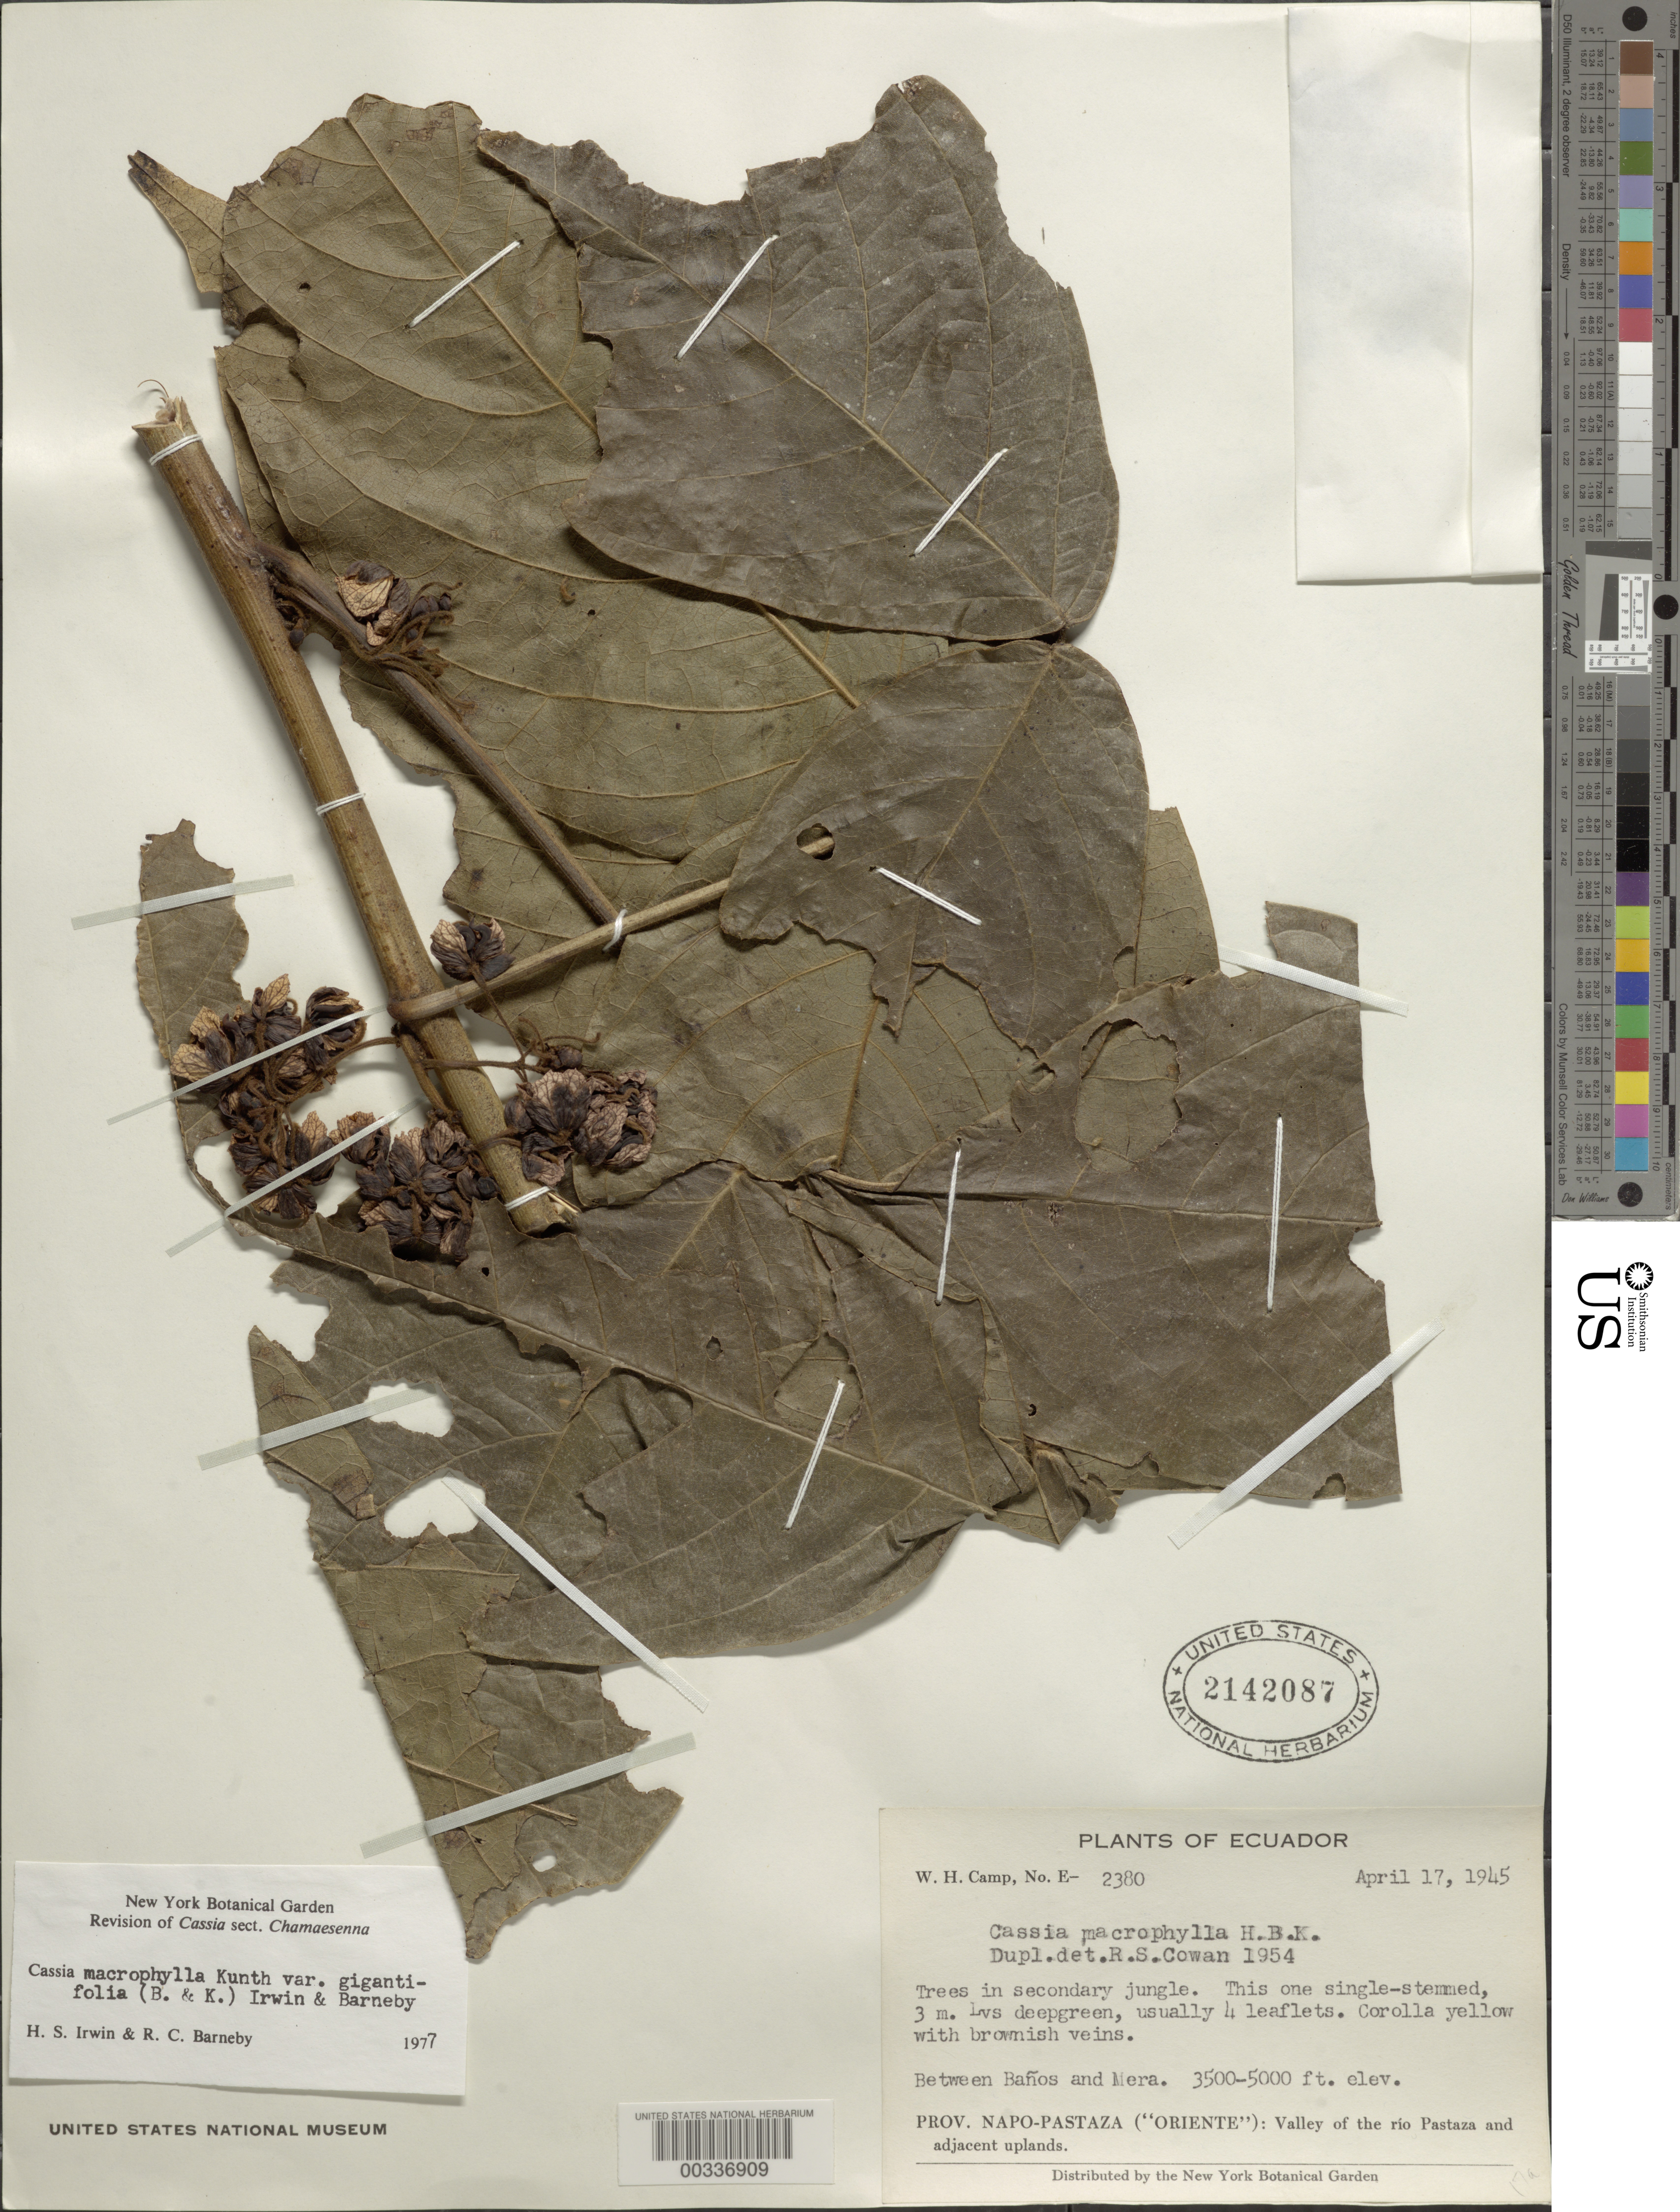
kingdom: Plantae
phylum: Tracheophyta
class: Magnoliopsida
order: Fabales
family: Fabaceae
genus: Senna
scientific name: Senna macrophylla var. gigantifolia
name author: (Britton & Killip) H.S. Irwin & Barneby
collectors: W. H. Camp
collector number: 2380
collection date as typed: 17 Apr 1945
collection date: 1945-04-17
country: Ecuador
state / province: Napo / Pastaza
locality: Between banos and mera; Valley of the Rio pastaza and adjacent uplands, Prov. of Napo-pastaza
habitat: Secondary jungle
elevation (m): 1067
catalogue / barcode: US 2142087